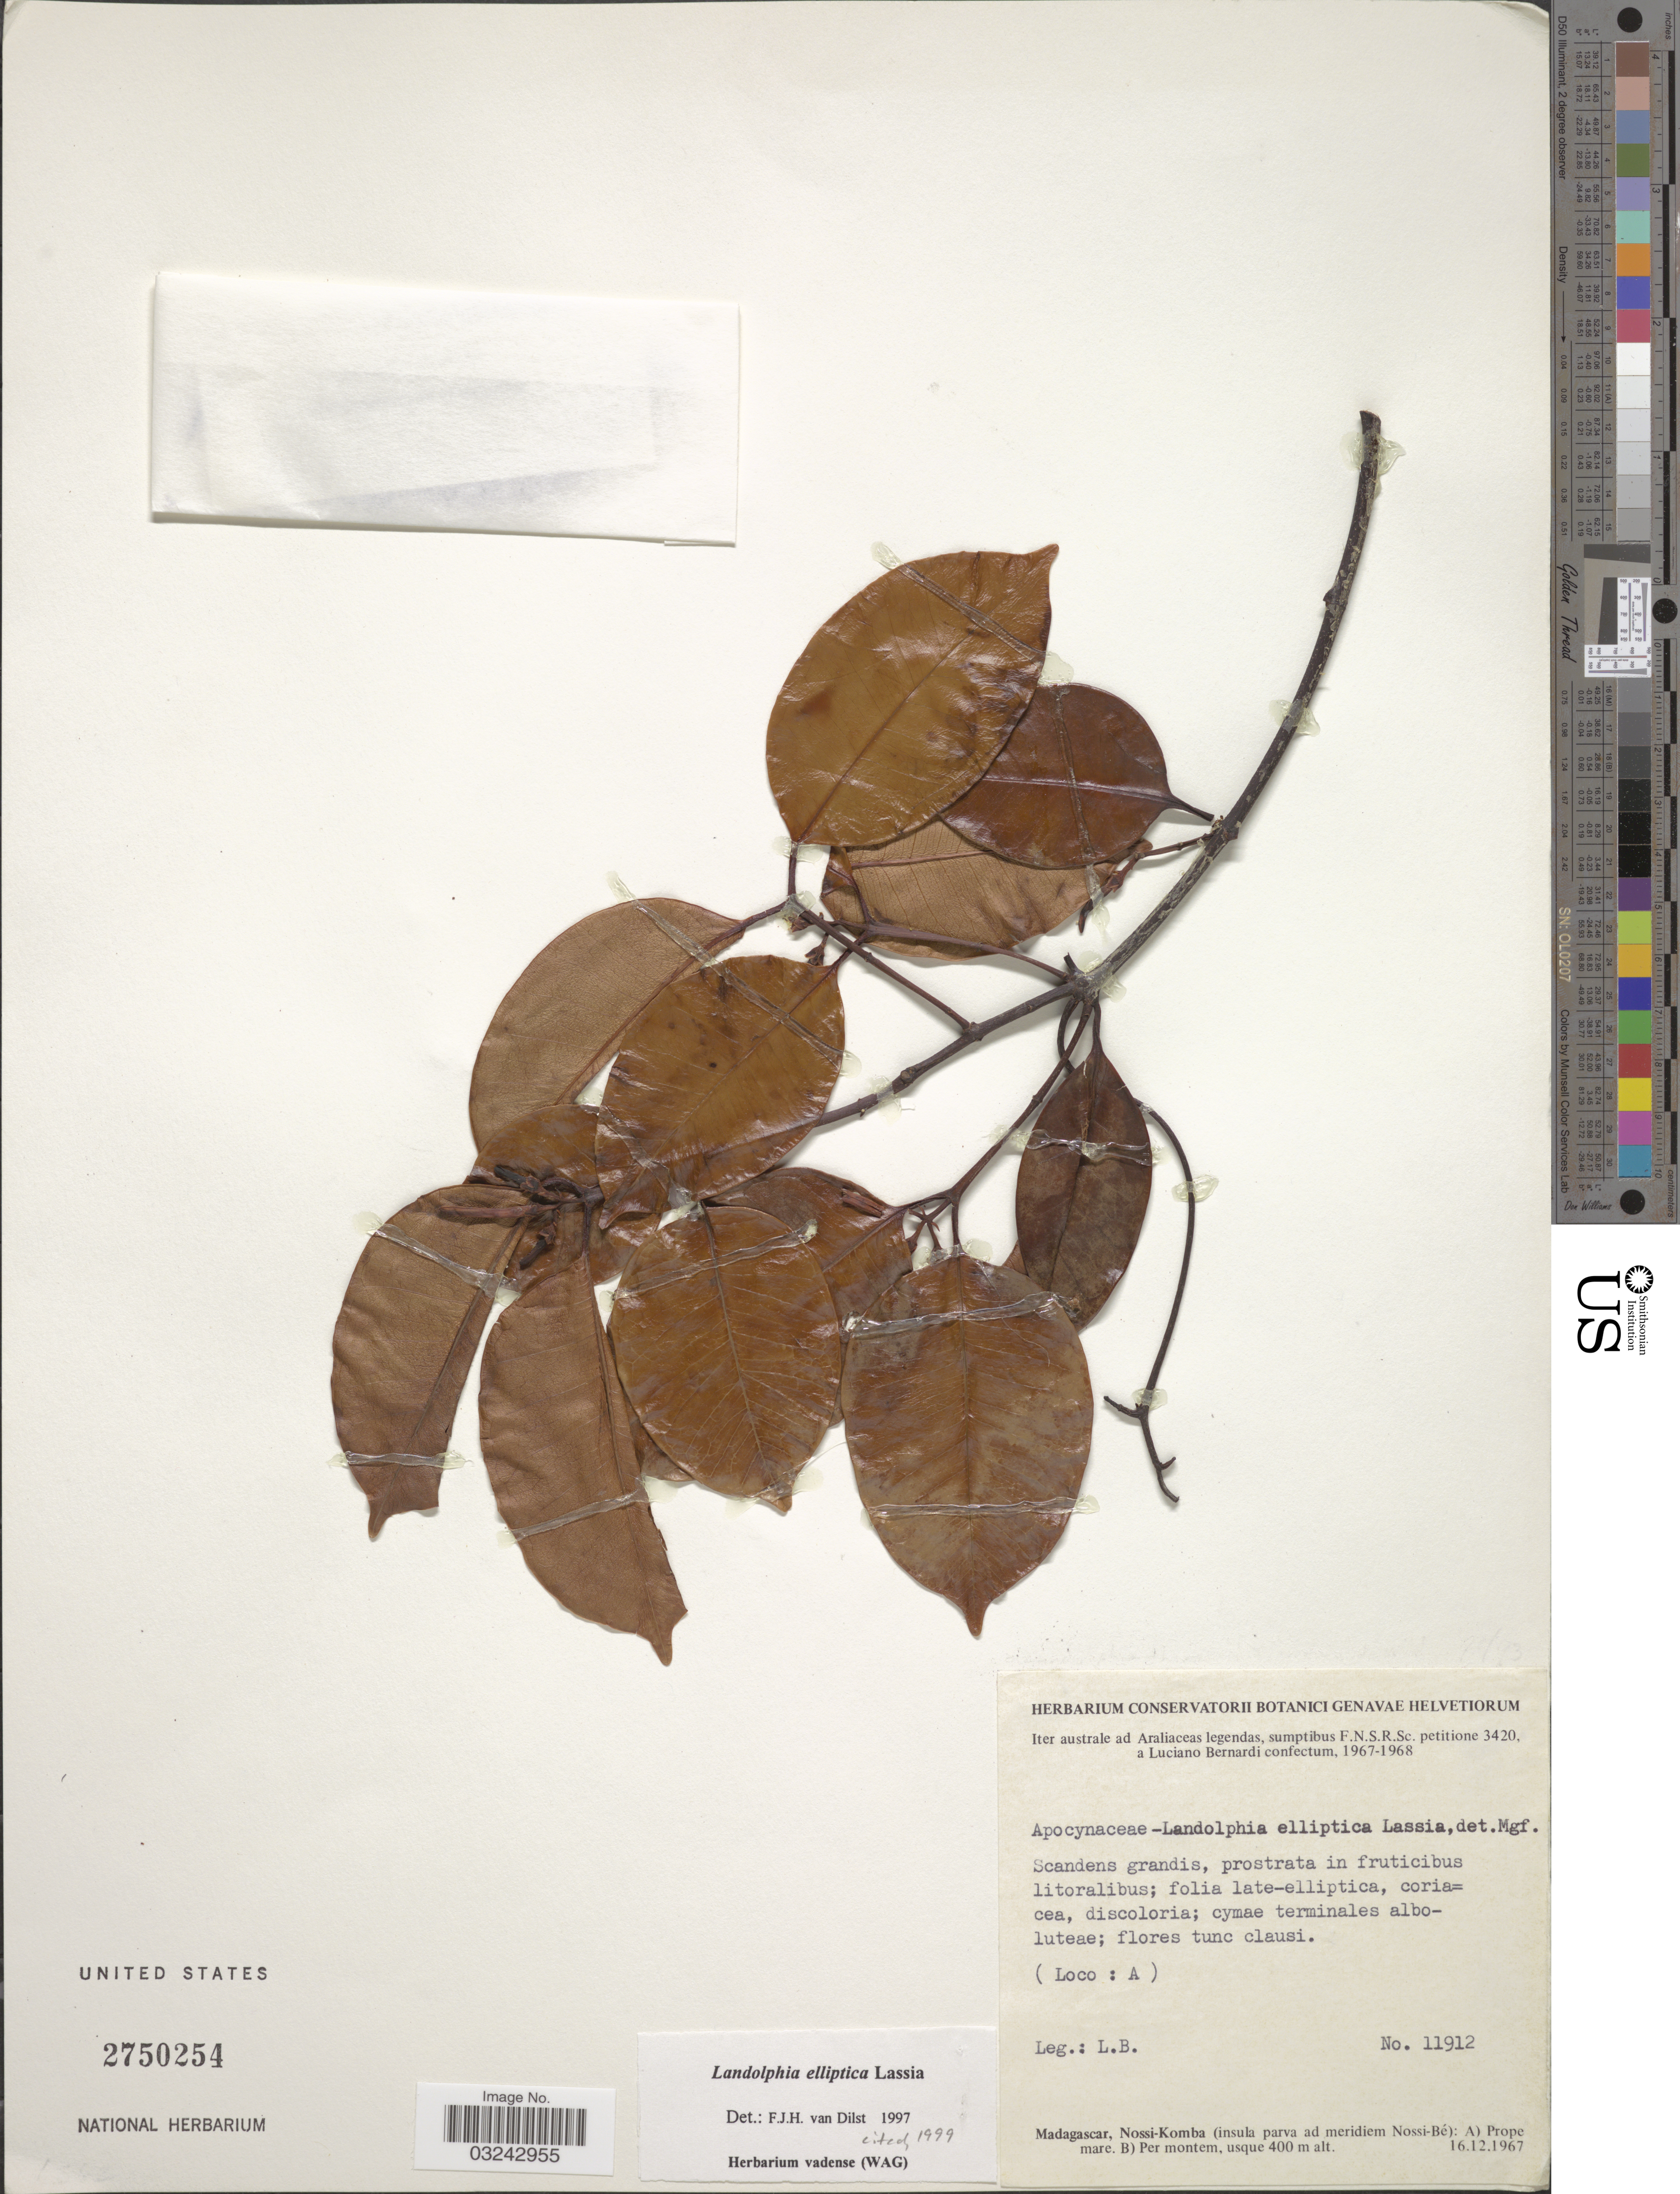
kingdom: Plantae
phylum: Tracheophyta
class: Magnoliopsida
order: Gentianales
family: Apocynaceae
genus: Landolphia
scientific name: Landolphia elliptica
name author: Lassia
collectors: L. Bernardi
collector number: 11912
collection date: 1967-12-16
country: Madagascar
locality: Nossi-Komba (insula parva ad meridiem Nossi-Bé): A) Prope mare.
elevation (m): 400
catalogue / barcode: US 2750254